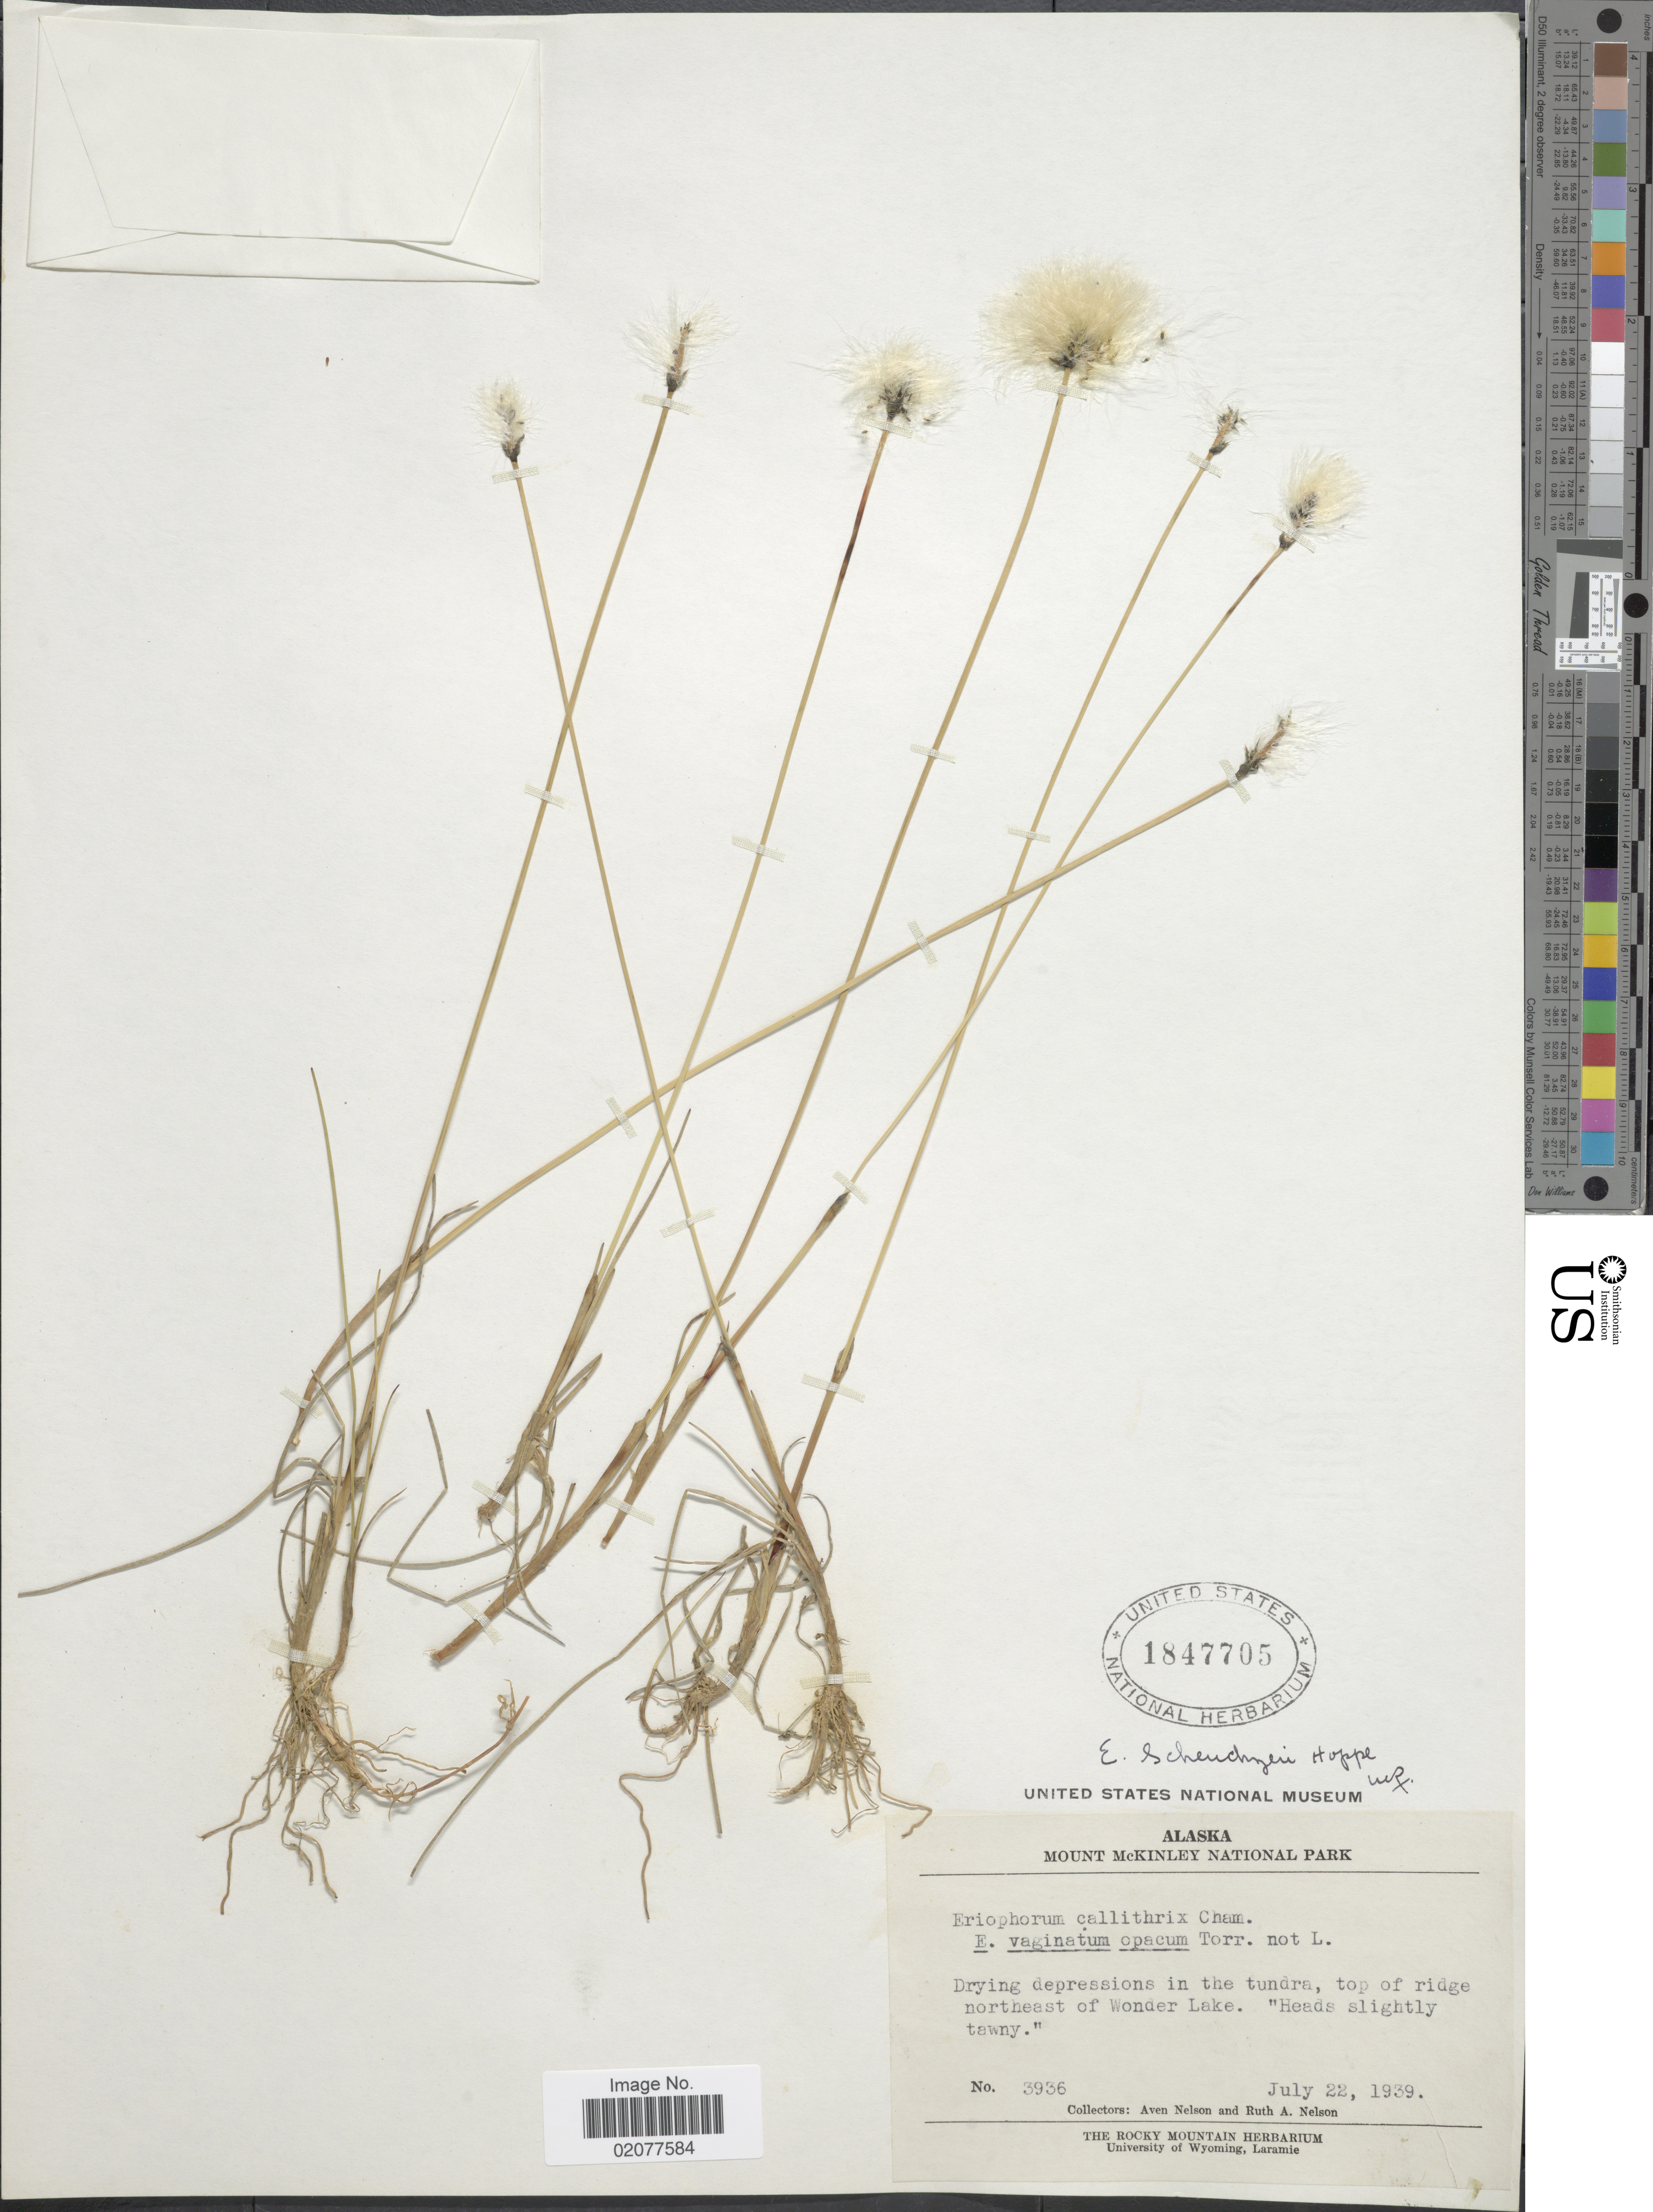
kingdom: Plantae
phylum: Tracheophyta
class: Liliopsida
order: Poales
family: Cyperaceae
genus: Eriophorum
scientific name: Eriophorum scheuchzeri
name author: Hoppe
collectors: A. Nelson & R. A. Nelson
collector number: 3936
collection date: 1939-07-22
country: United States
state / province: Alaska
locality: Alaska, top of ridge northeast of Wonder Lake.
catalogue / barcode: US 1847705